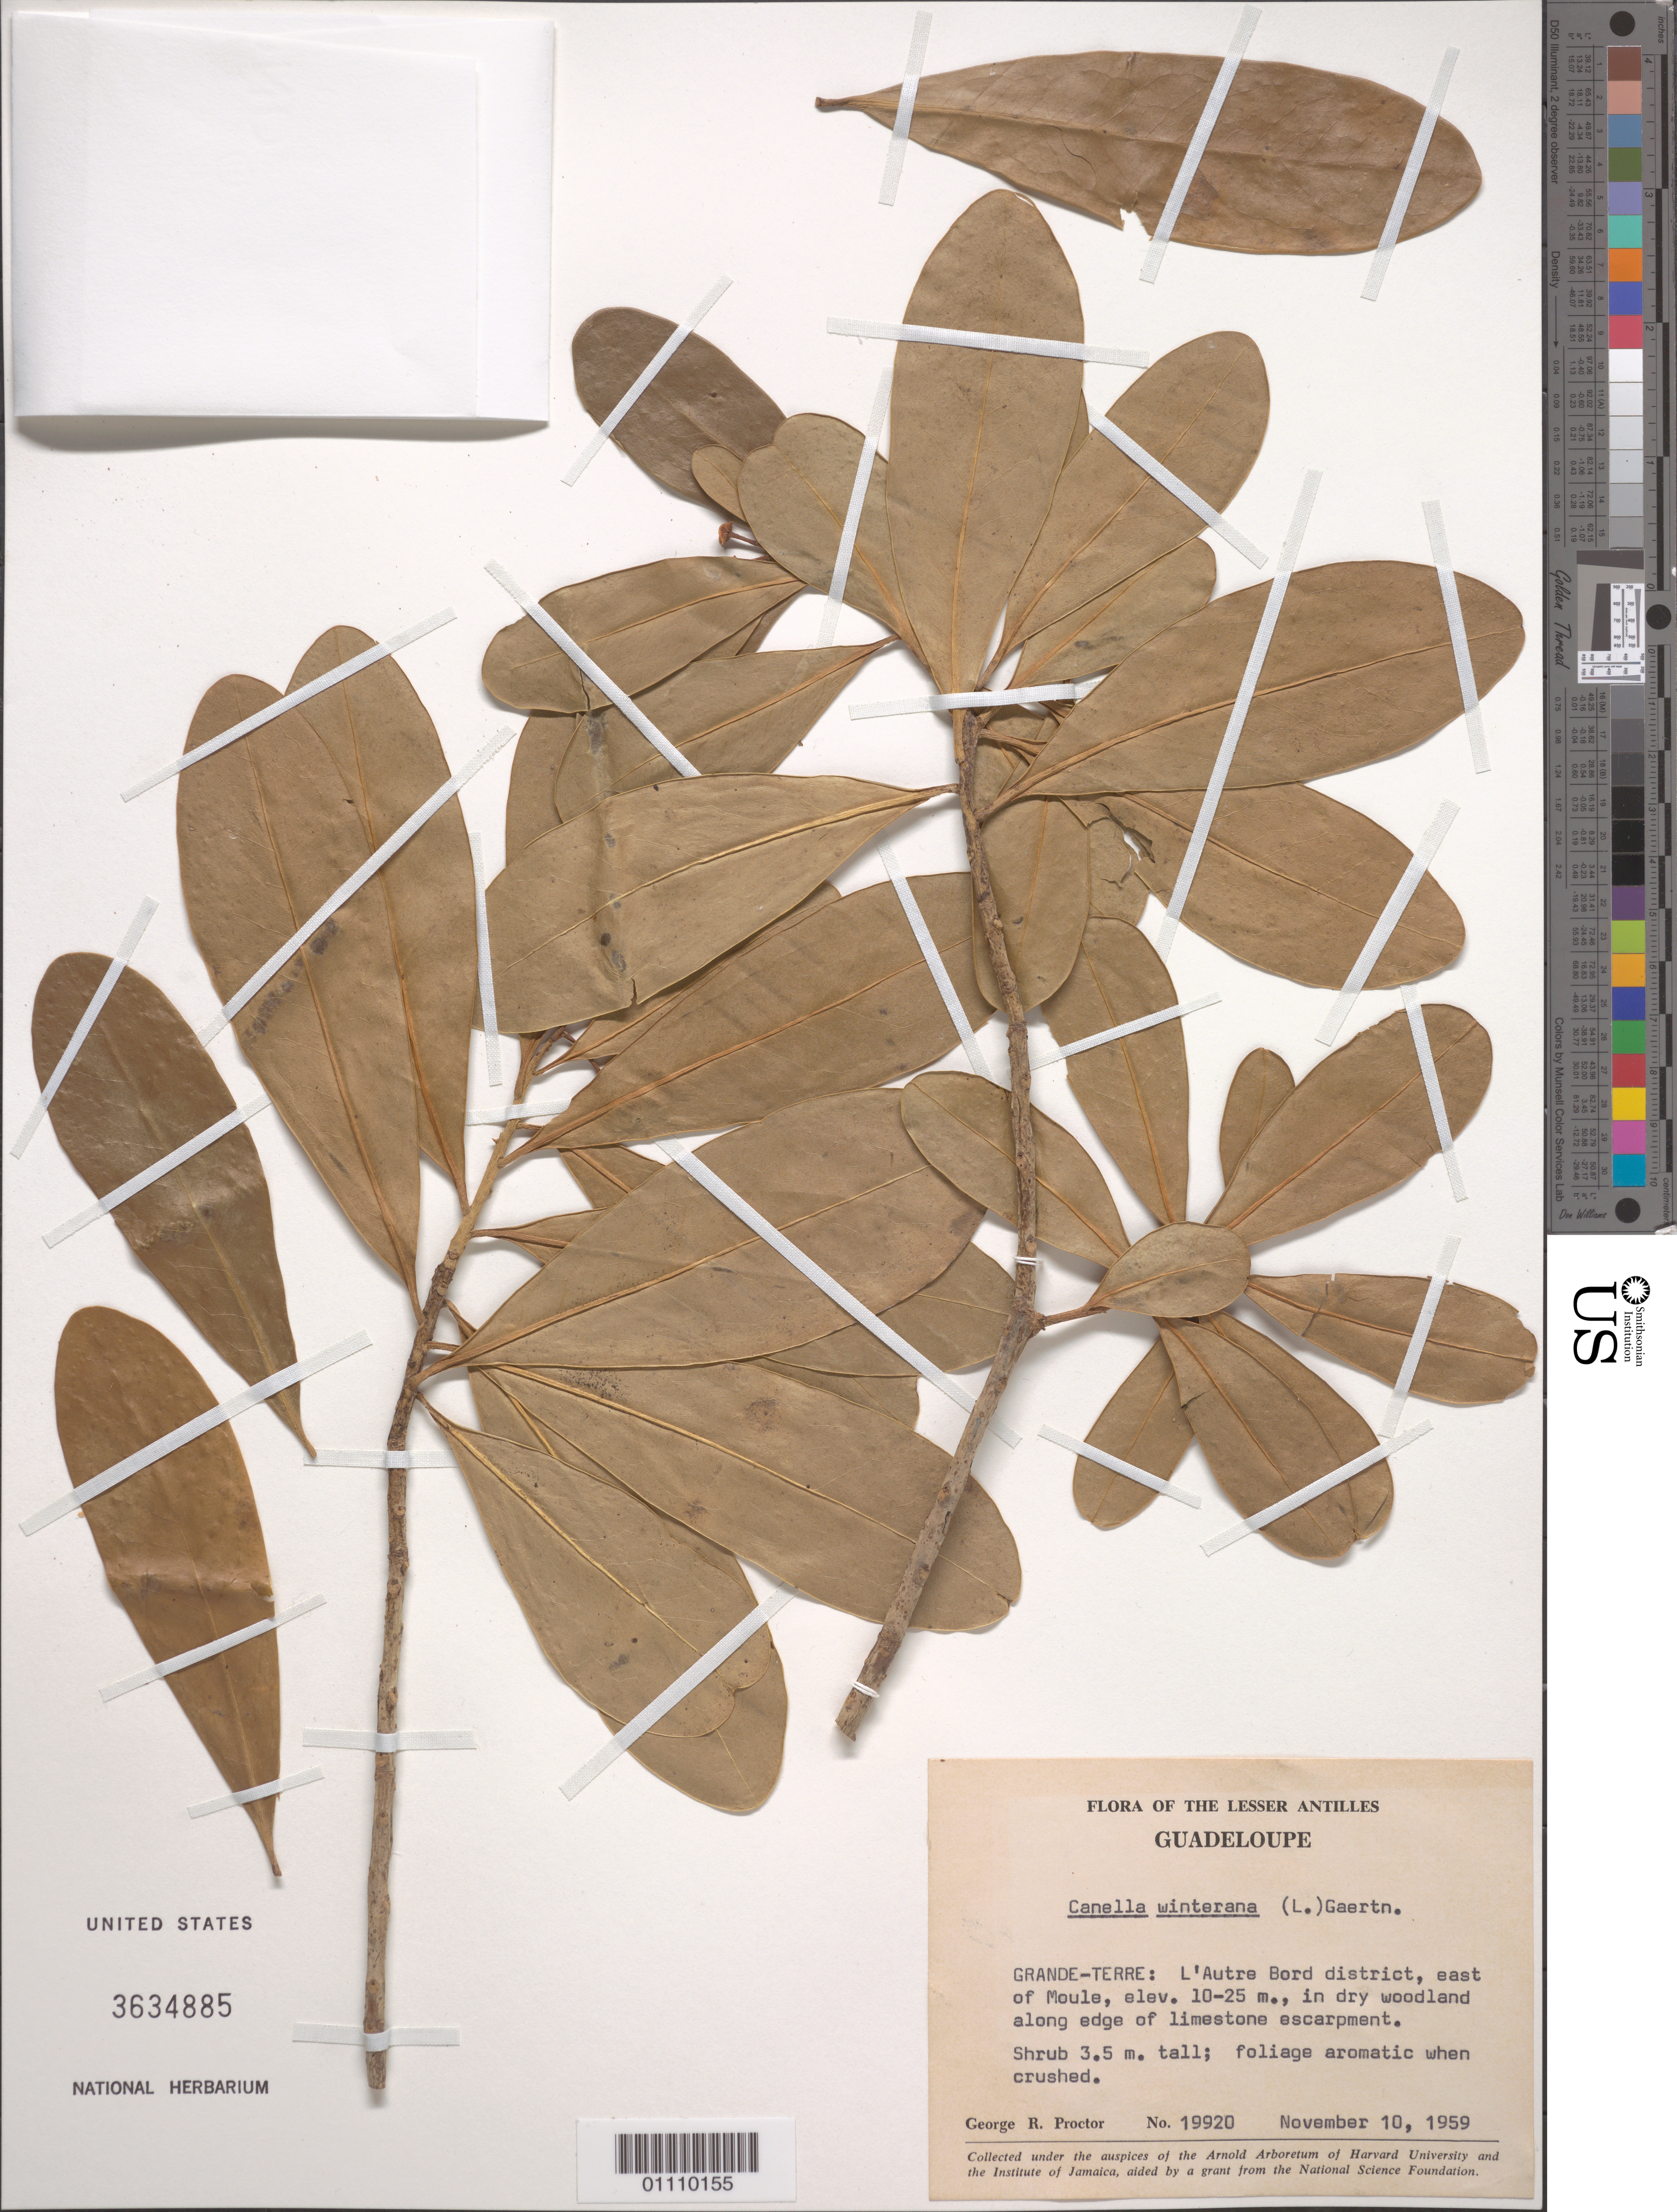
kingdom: Plantae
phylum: Tracheophyta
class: Magnoliopsida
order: Canellales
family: Canellaceae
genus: Canella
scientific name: Canella winterana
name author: (L.) Gaertn.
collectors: G. R. Proctor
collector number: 19920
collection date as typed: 10 Nov 1959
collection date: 1959-11-10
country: Guadeloupe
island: Grande Terre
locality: L'Autre Bord District, E of moule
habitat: In dry woodland along edge of limestone escarpment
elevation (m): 10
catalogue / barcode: US 3634885